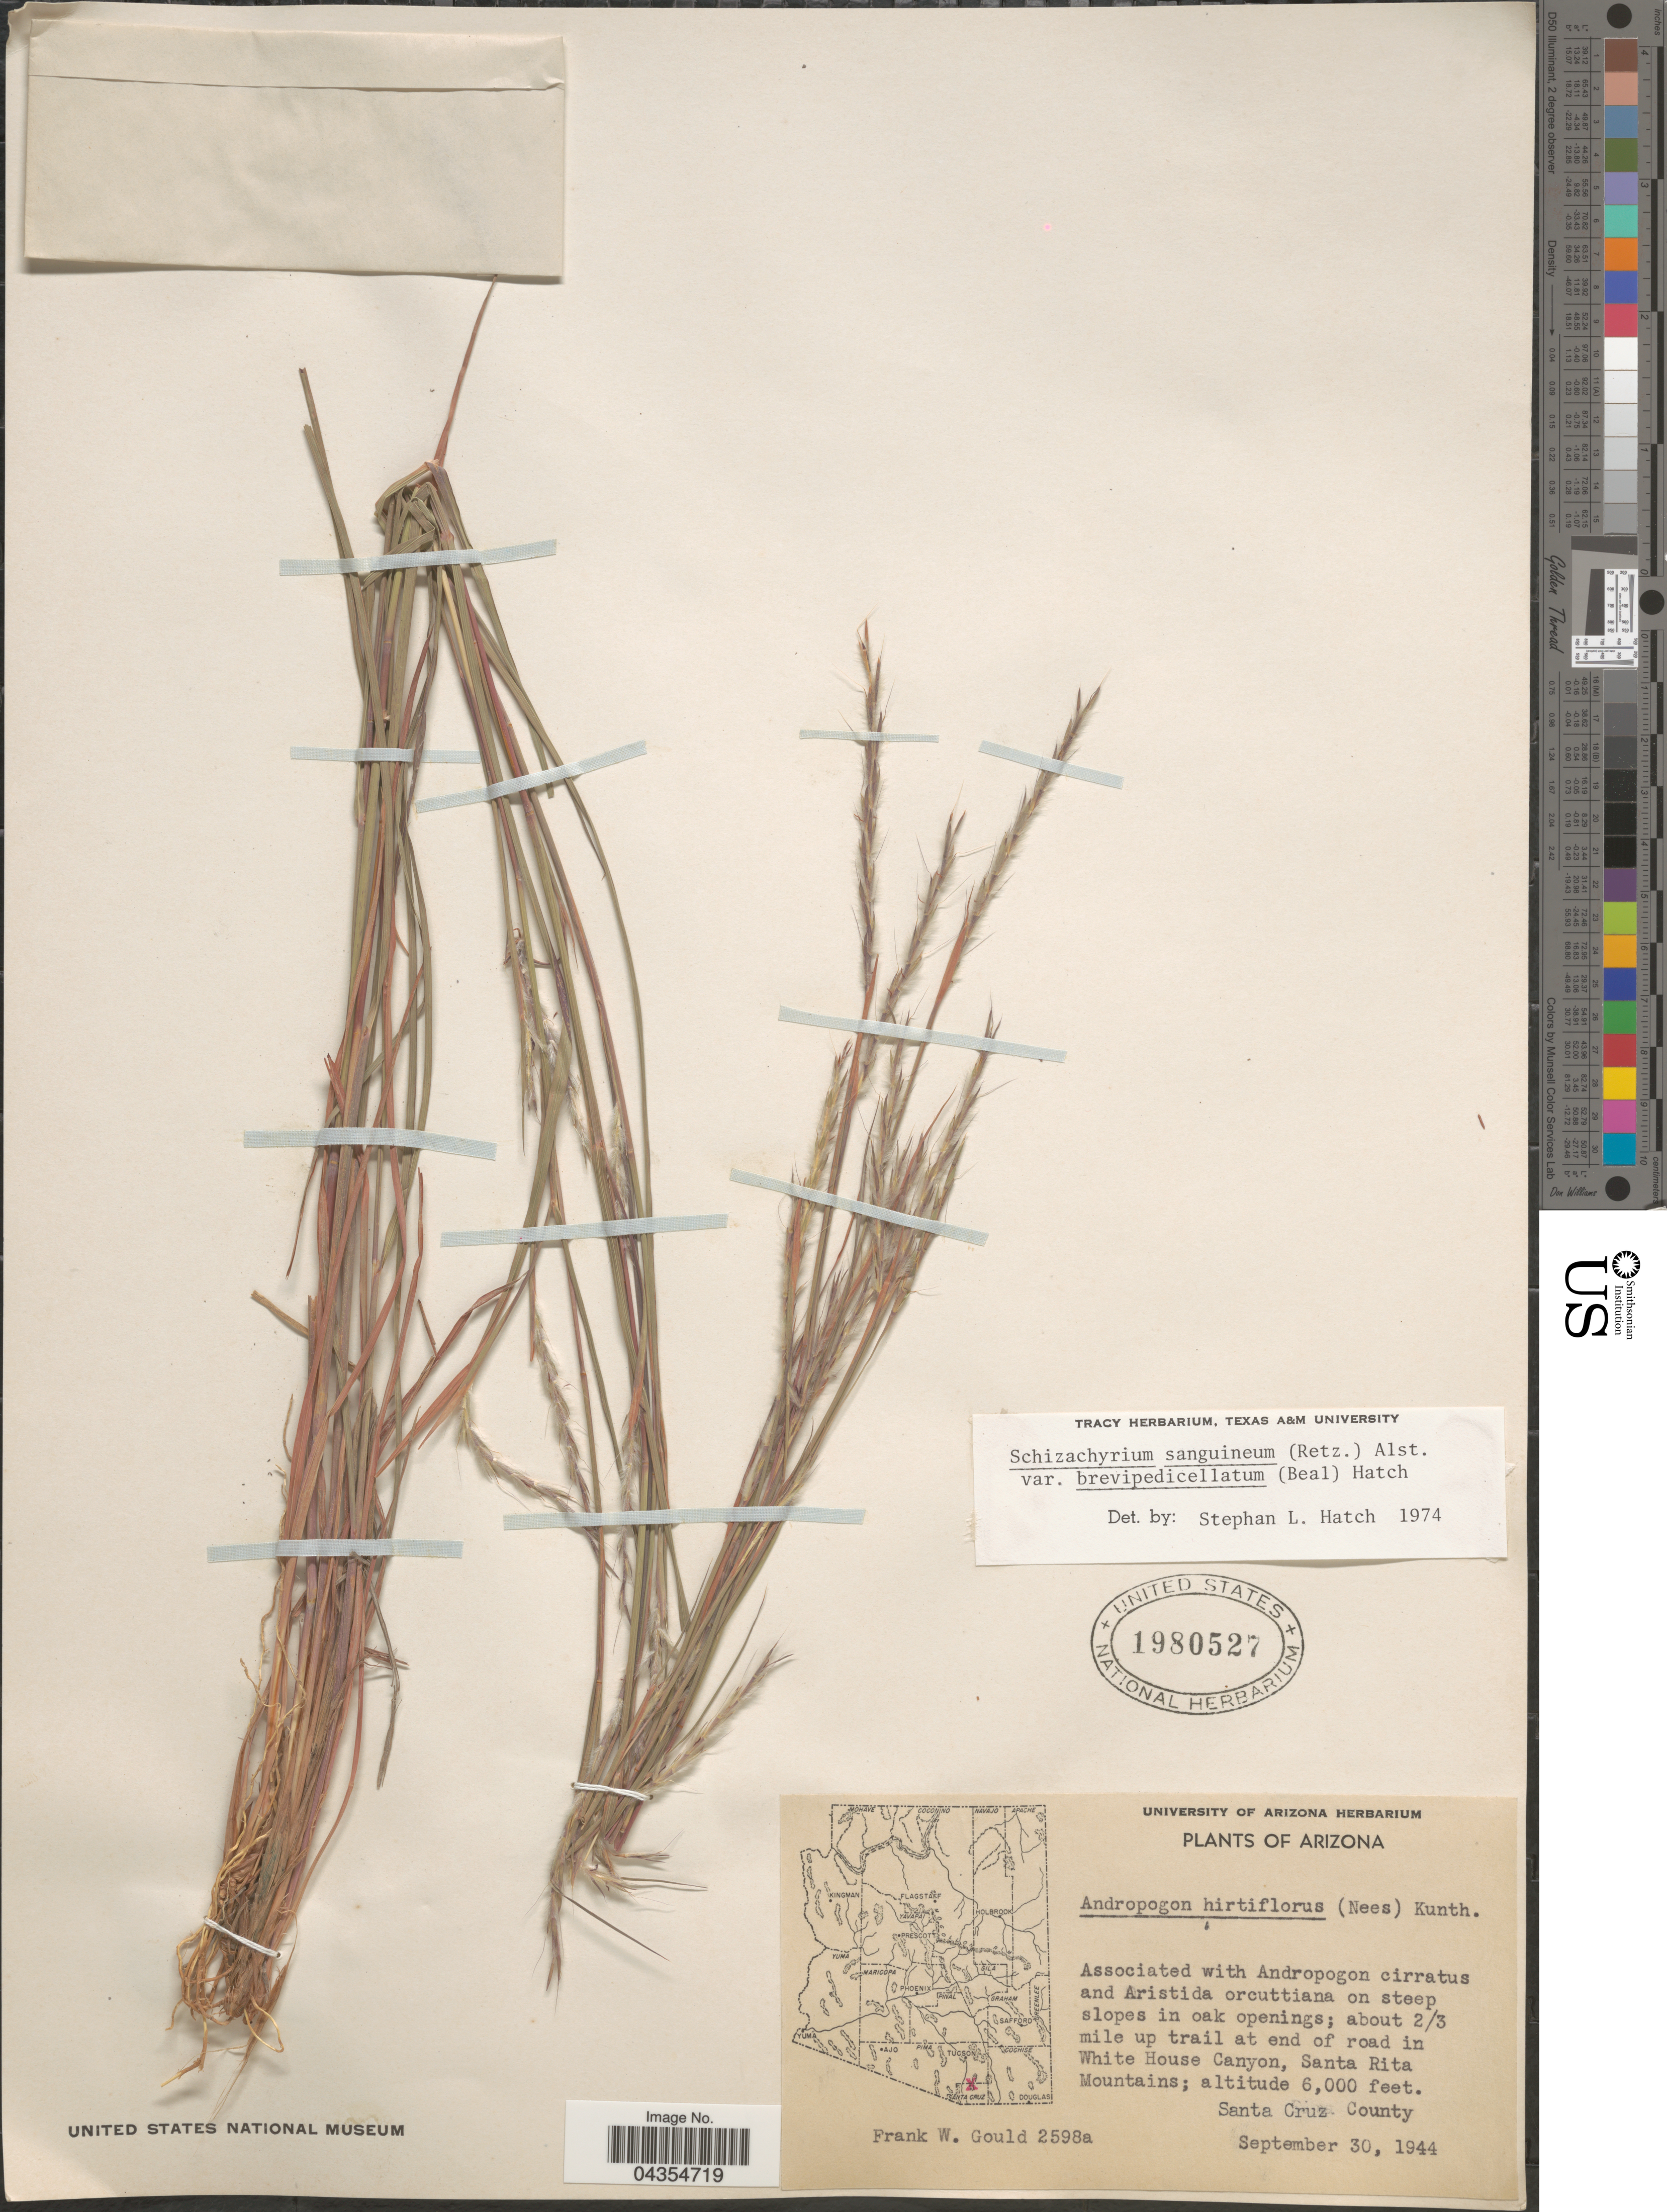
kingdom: Plantae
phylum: Tracheophyta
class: Liliopsida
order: Poales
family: Poaceae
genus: Schizachyrium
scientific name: Schizachyrium sanguineum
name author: (Retz.) Alston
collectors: F. W. Gould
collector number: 2598a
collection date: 1944-09-30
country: United States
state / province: Arizona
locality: About 2/3 mile up trail at end of road in White House Canyon, Santa Rita Mountains. Santa Cruz County.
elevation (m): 1829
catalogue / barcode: US 1980527